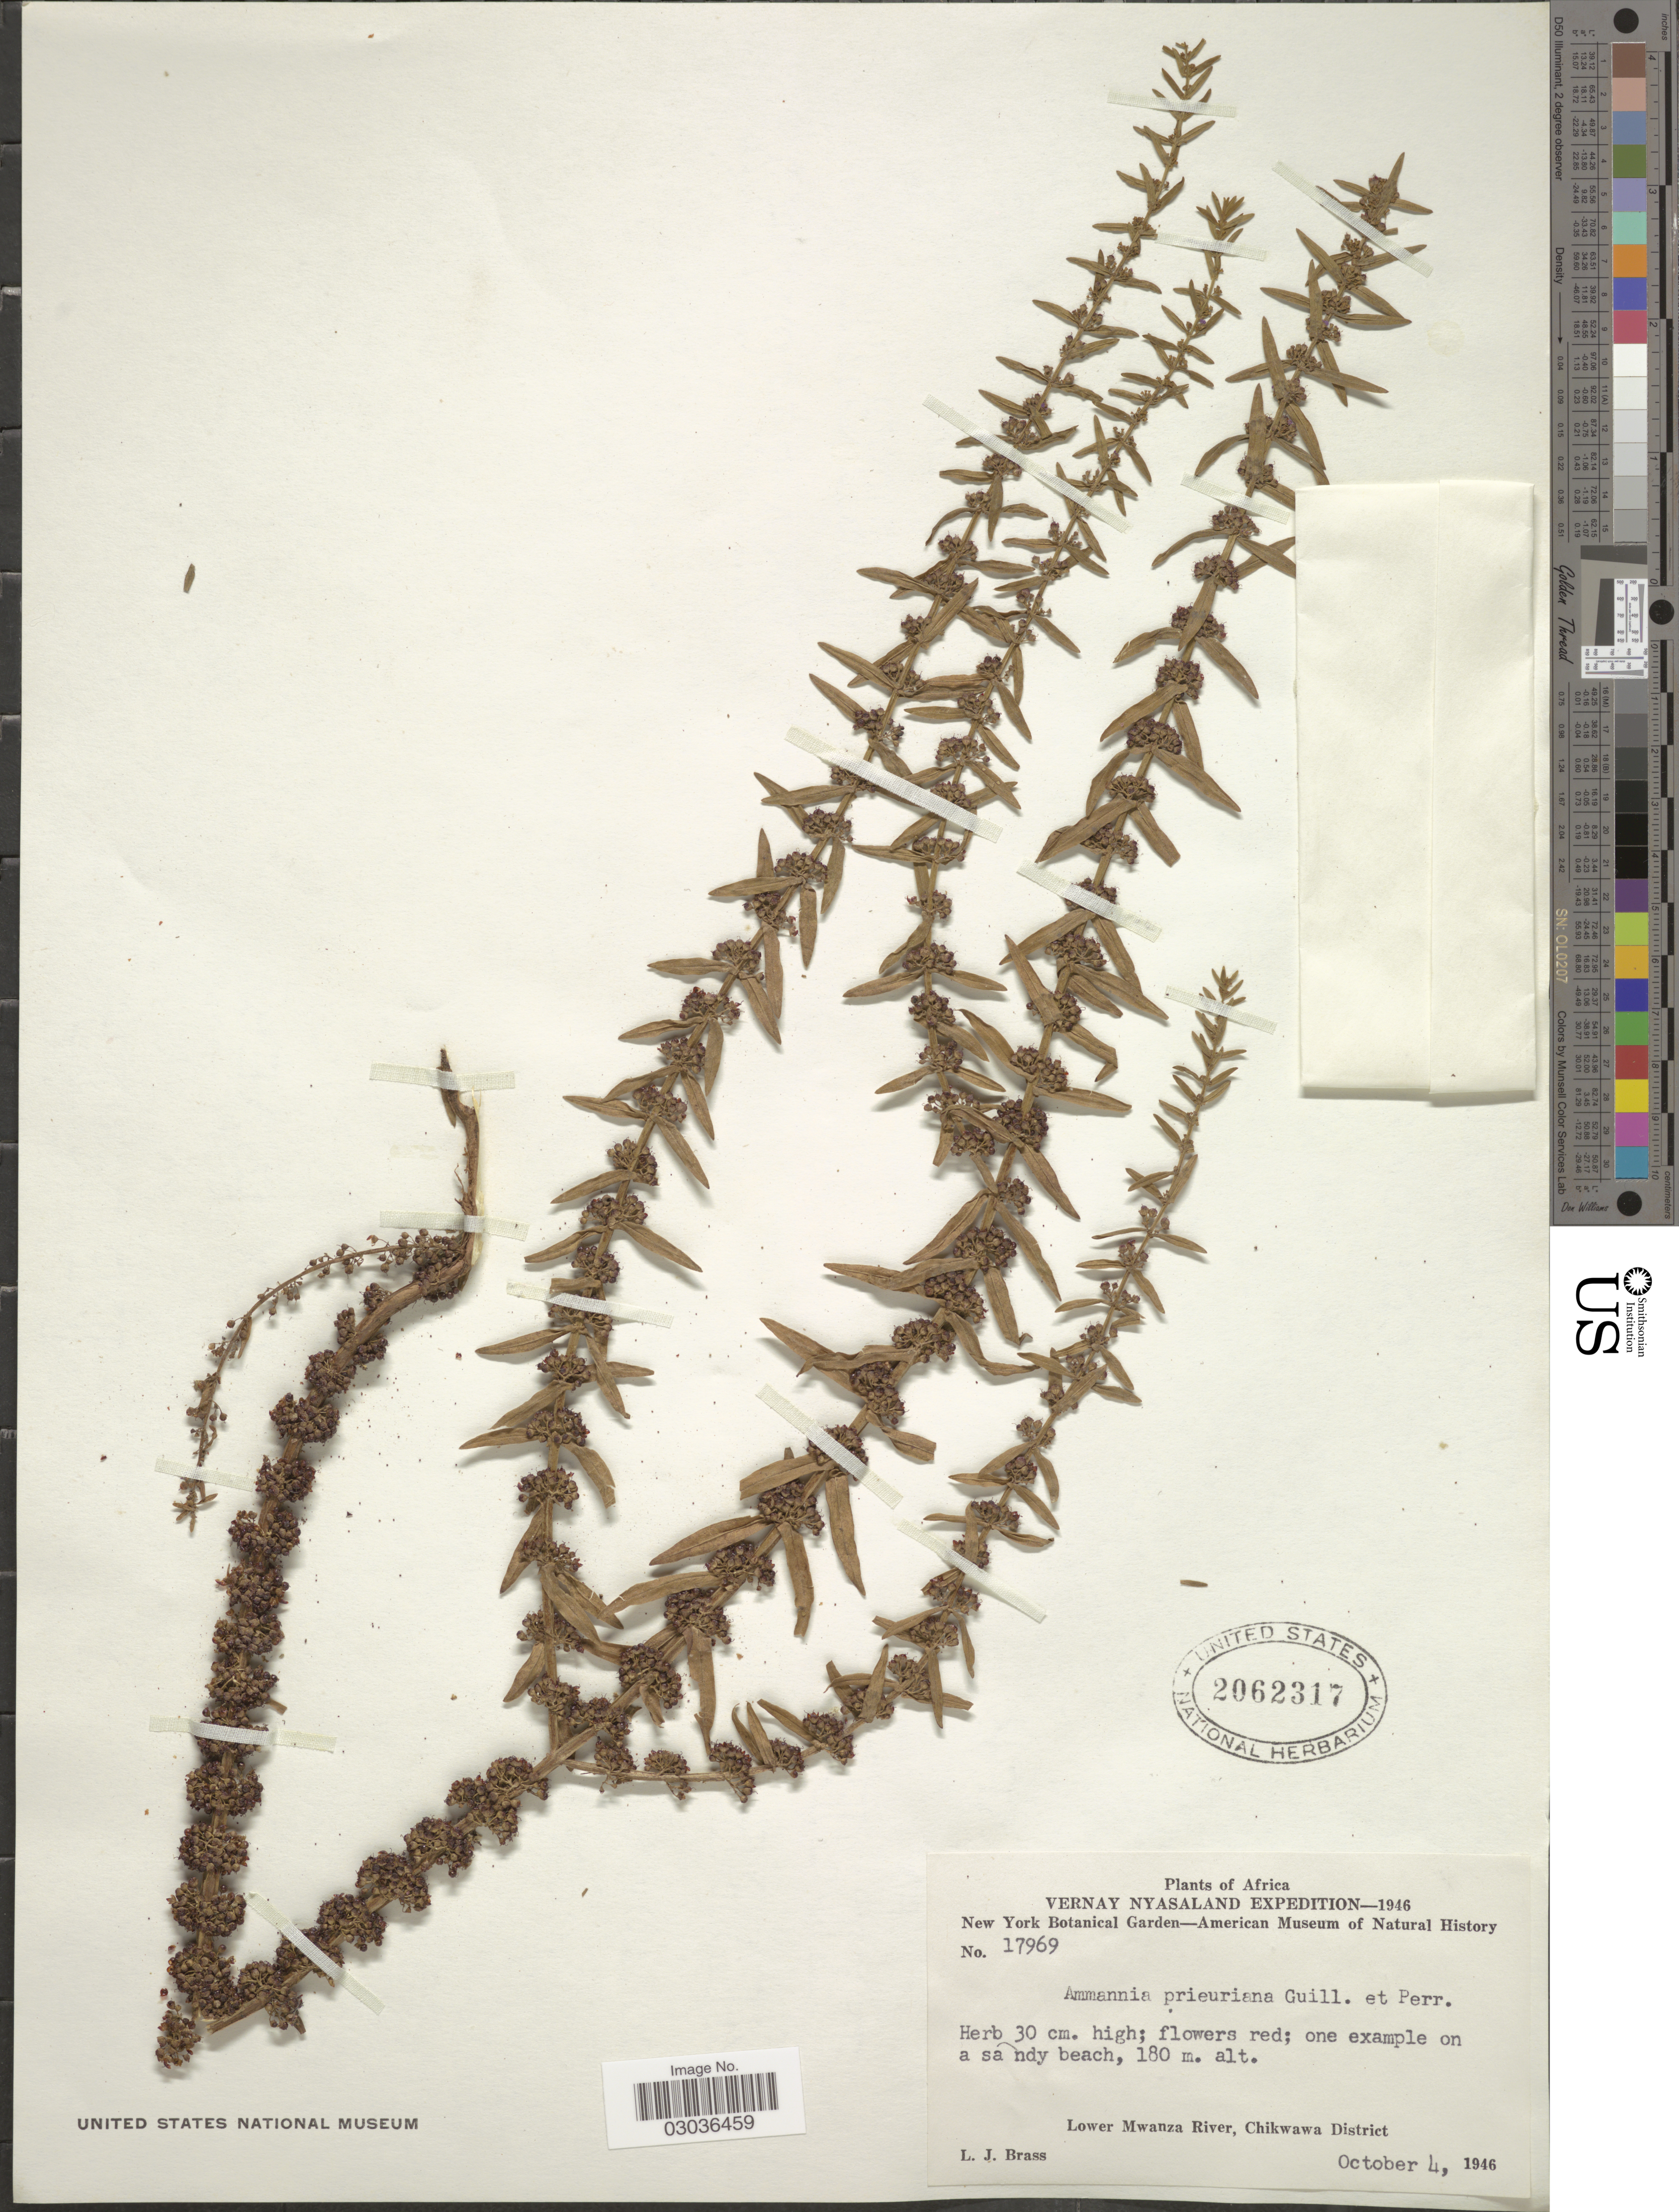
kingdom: Plantae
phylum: Tracheophyta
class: Magnoliopsida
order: Myrtales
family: Lythraceae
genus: Ammannia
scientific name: Ammannia prieuriana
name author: Guill. & Perr.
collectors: L. J. Brass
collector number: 17969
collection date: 1946-10-04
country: Malawi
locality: Vernay Nyasaland. Lower Mwanza River, Chikwawa District.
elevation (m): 180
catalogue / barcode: US 2062317